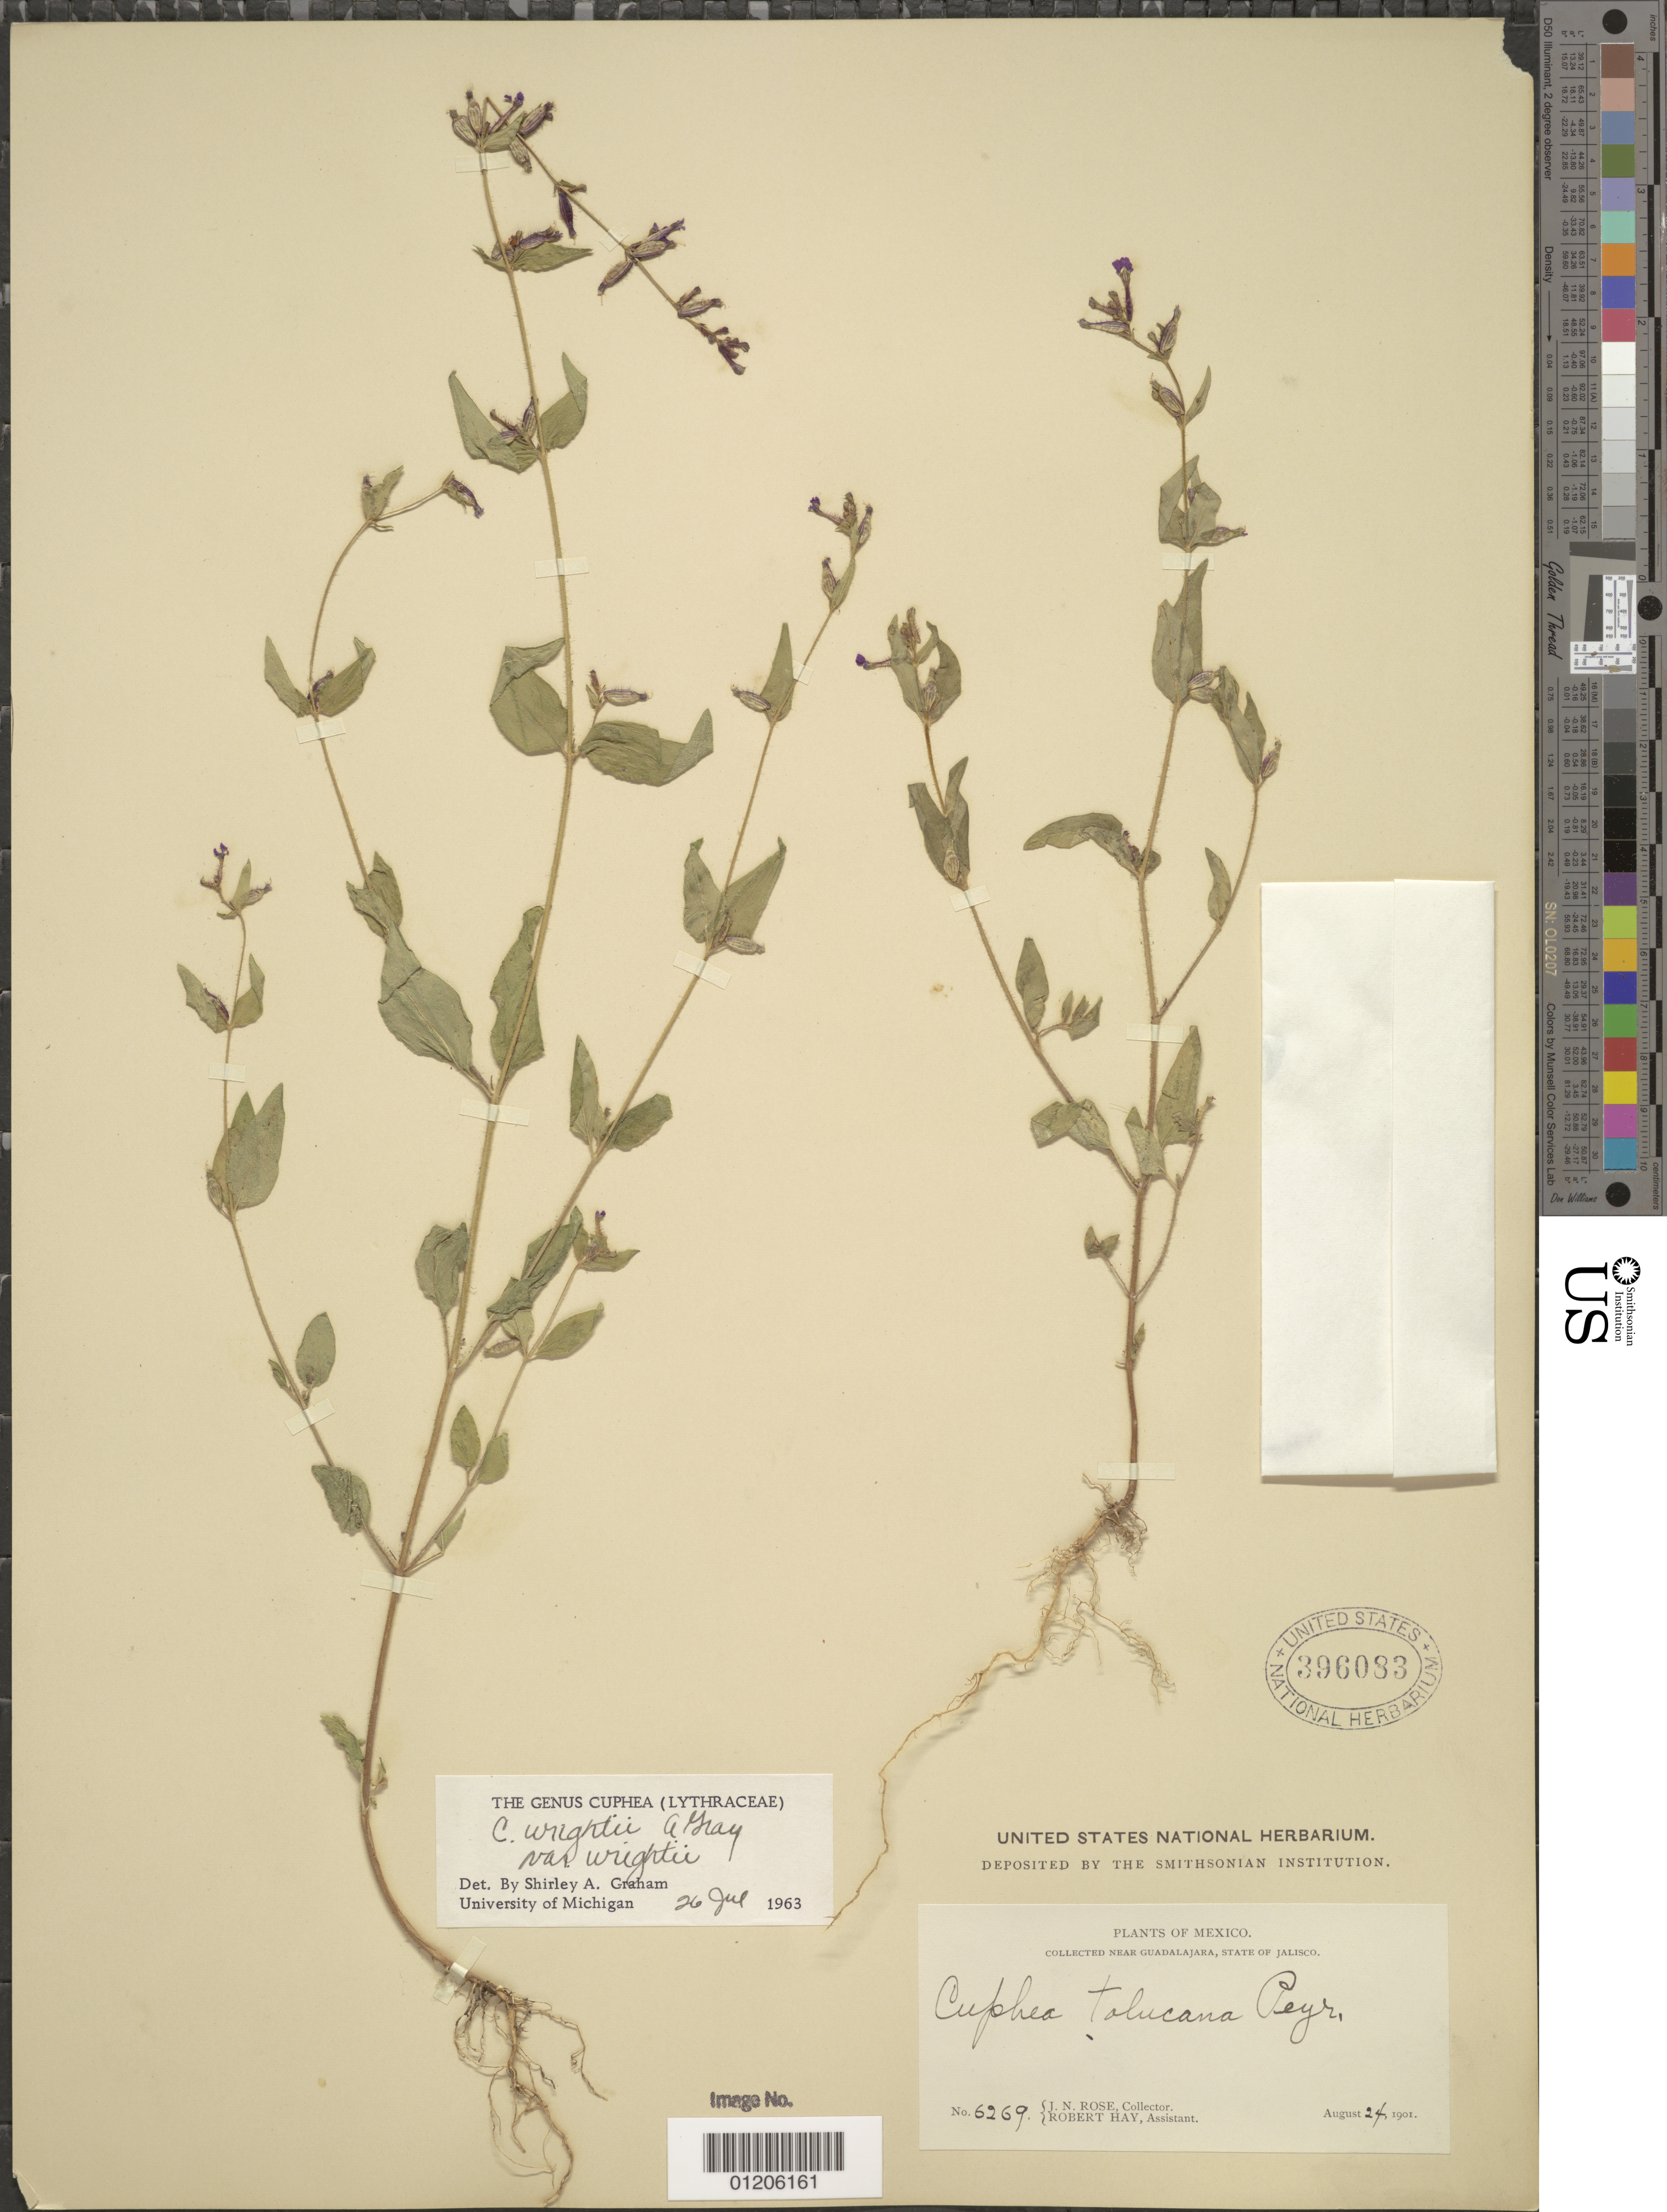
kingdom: Plantae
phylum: Tracheophyta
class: Magnoliopsida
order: Myrtales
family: Lythraceae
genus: Cuphea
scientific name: Cuphea wrightii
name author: A. Gray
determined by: Graham, S.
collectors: J. N. Rose & R. Hay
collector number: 6269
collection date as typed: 24 Aug 1901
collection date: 1901-08-24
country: Mexico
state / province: Jalisco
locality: Near Guadalajara, State of Jalisco.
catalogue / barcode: US 396083